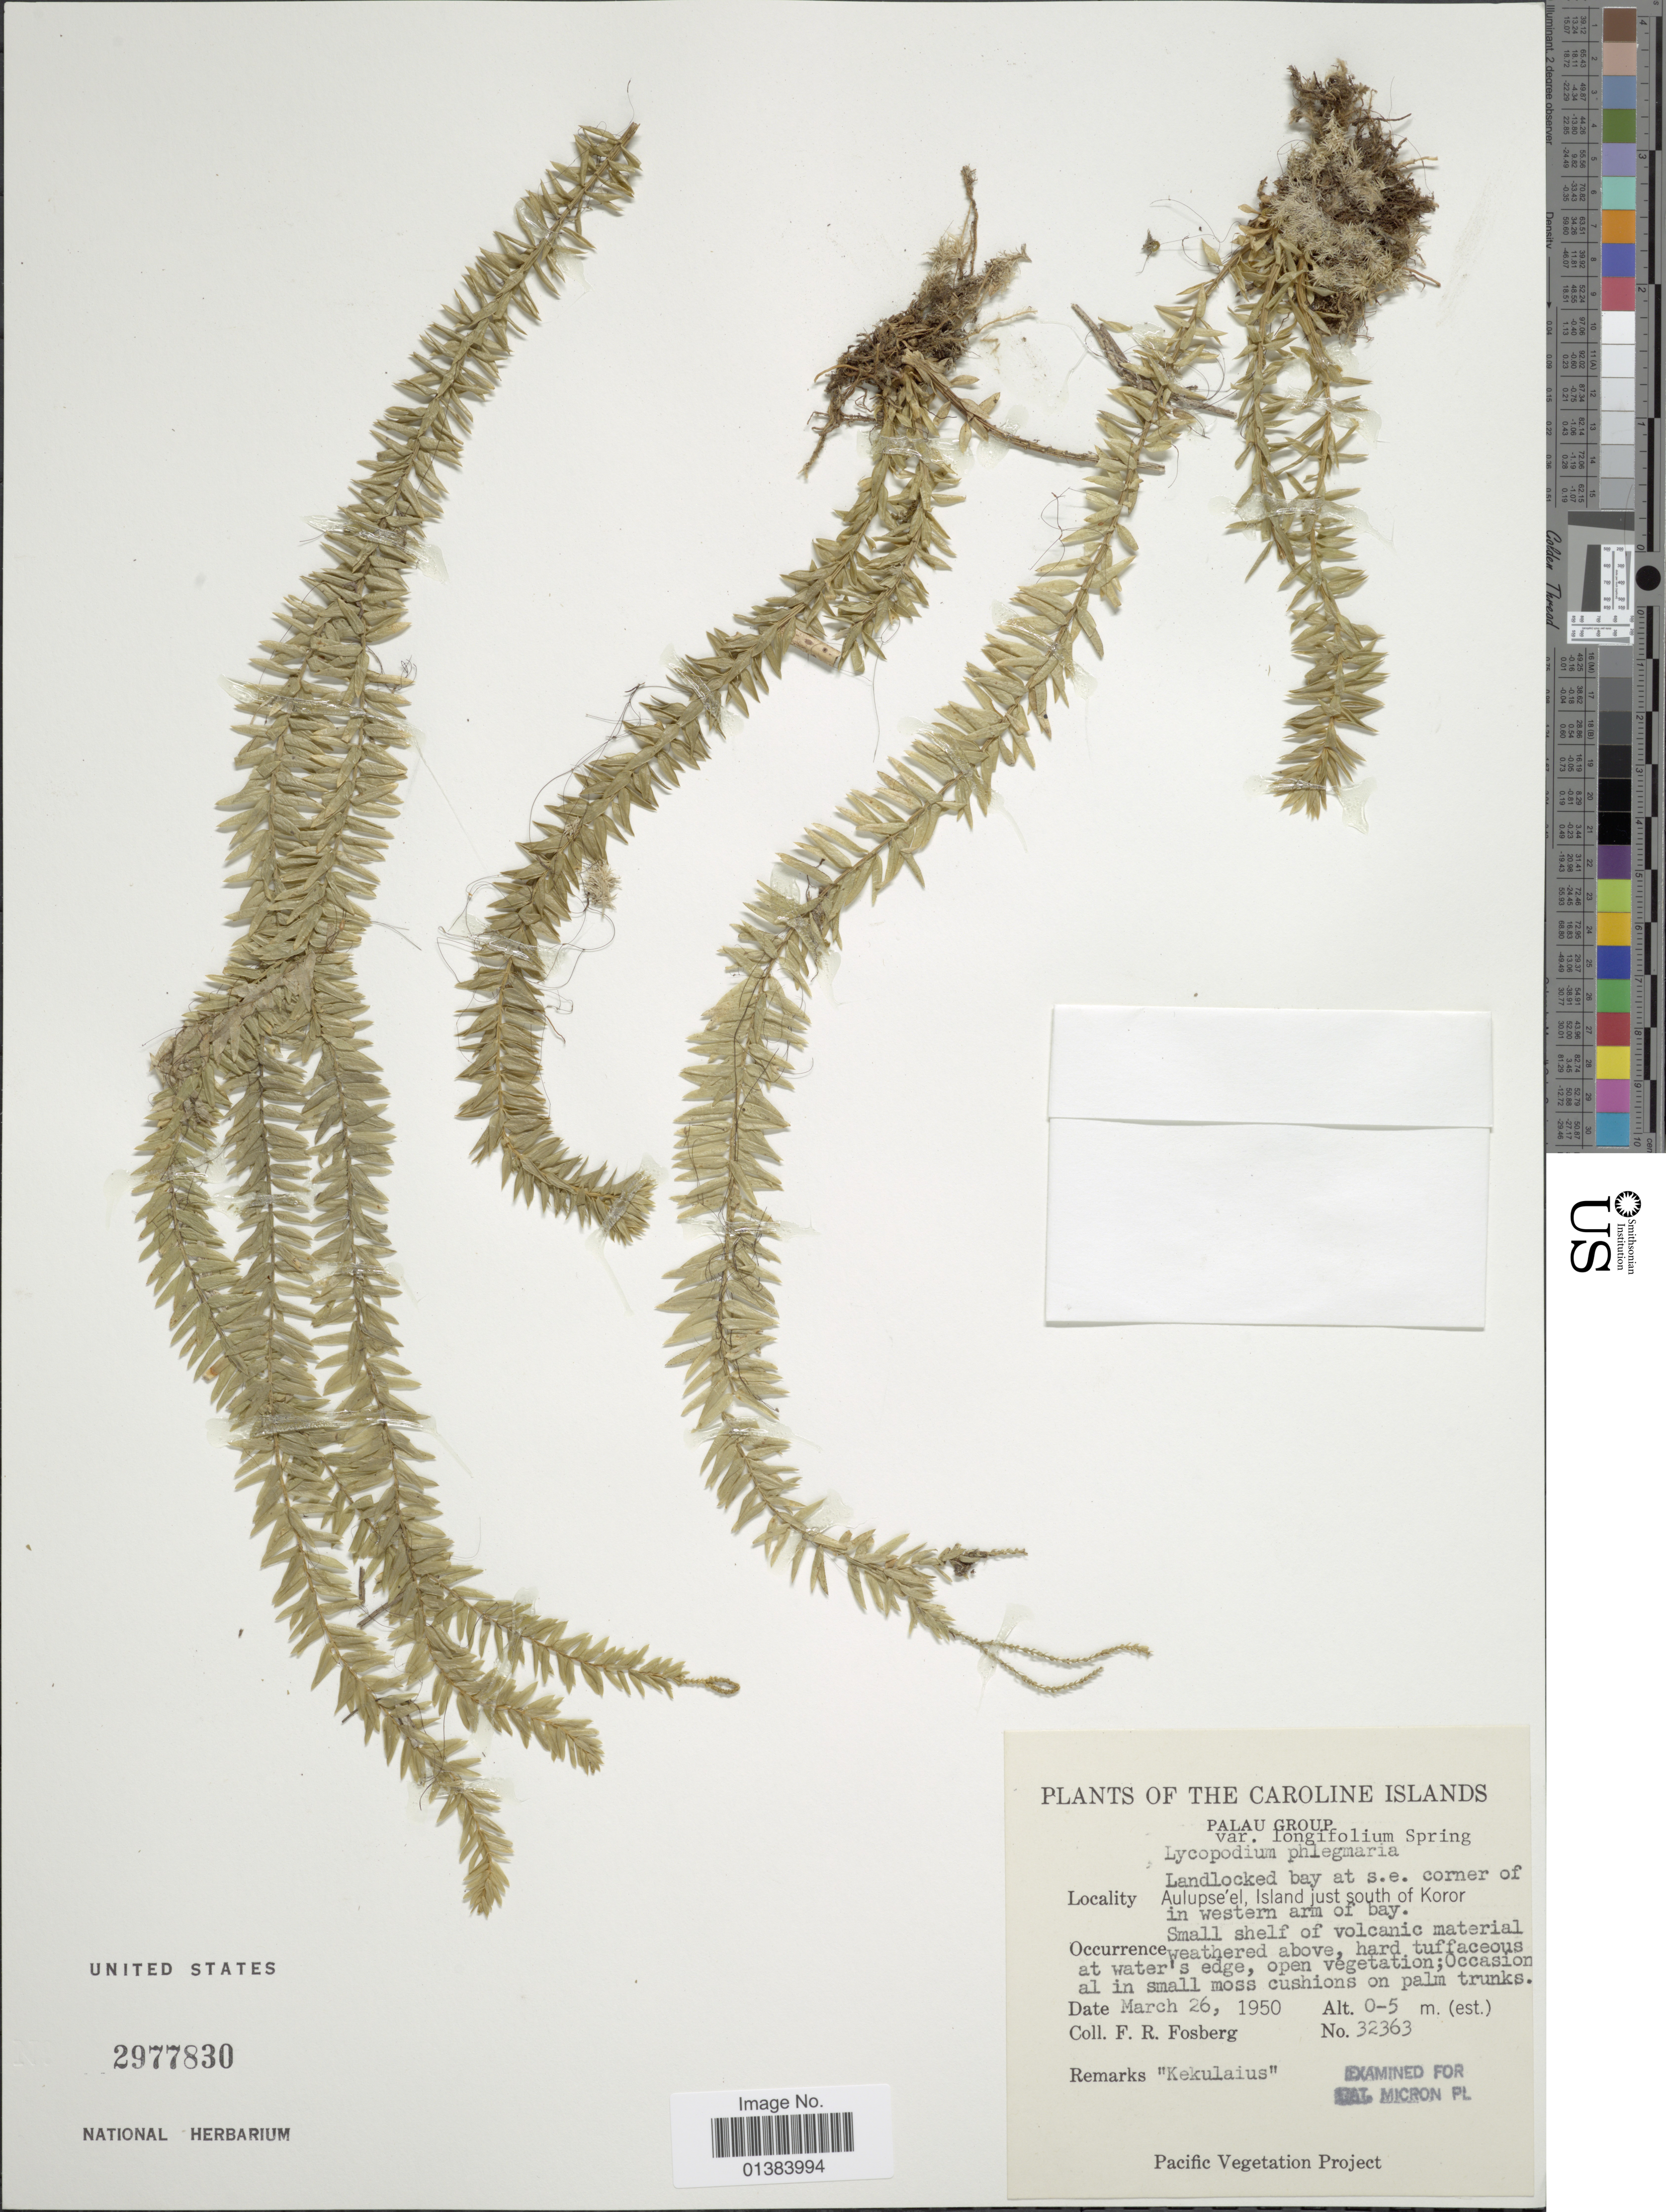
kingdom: Plantae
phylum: Tracheophyta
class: Lycopodiopsida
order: Lycopodiales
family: Lycopodiaceae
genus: Phlegmariurus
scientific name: Phlegmariurus mirabilis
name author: (Willd.) A. R. Field & Testo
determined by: Field, A. R.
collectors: F. R. Fosberg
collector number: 32363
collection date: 1950-03-26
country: Palau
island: Ulebsechel [Aulupse'el]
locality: Palau Group, Aulupse'el, Island just south of Koror in western arm of bay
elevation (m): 0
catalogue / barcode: US 2977830